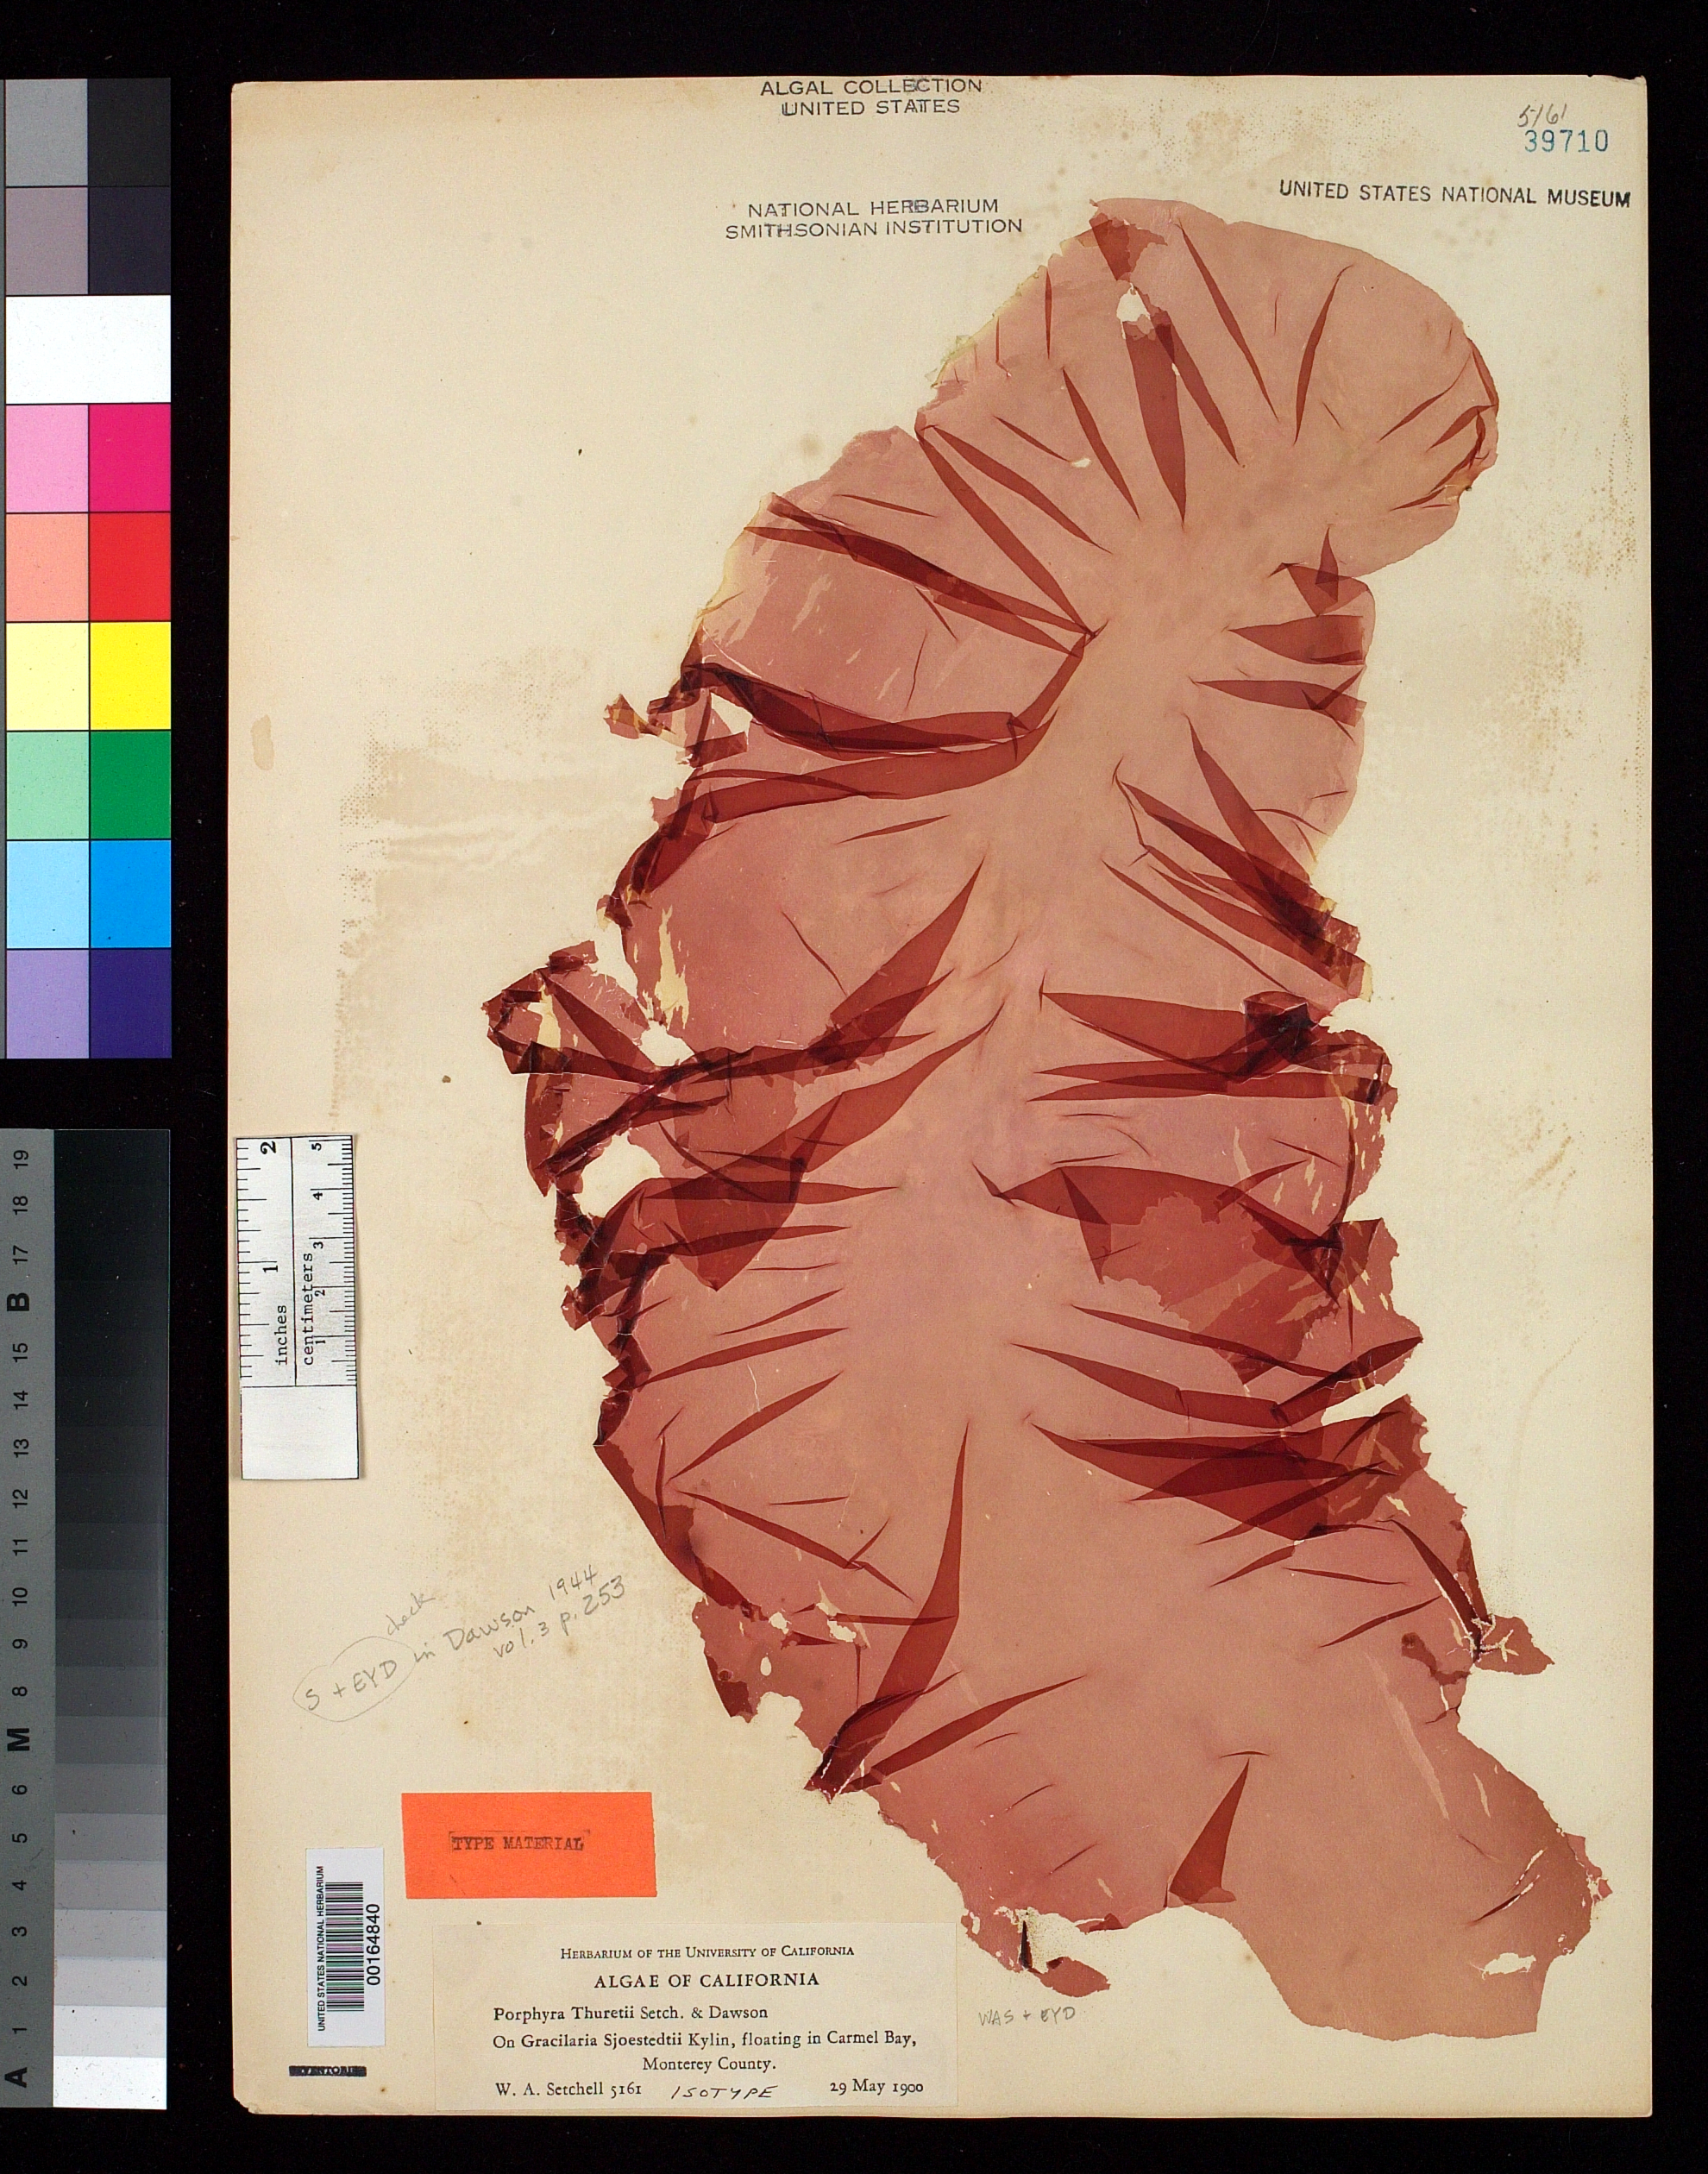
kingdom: Plantae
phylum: Rhodophyta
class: Bangiophyceae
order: Bangiales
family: Bangiaceae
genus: Porphyra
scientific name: Porphyra thuretii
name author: Setch. & E.Y. Dawson in E.Y. Dawson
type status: Isotype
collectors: W. Setchell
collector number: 5161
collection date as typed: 29 May 1900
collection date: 1900-05-29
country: United States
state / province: California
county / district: Monterey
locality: Carmel Bay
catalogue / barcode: US 39710